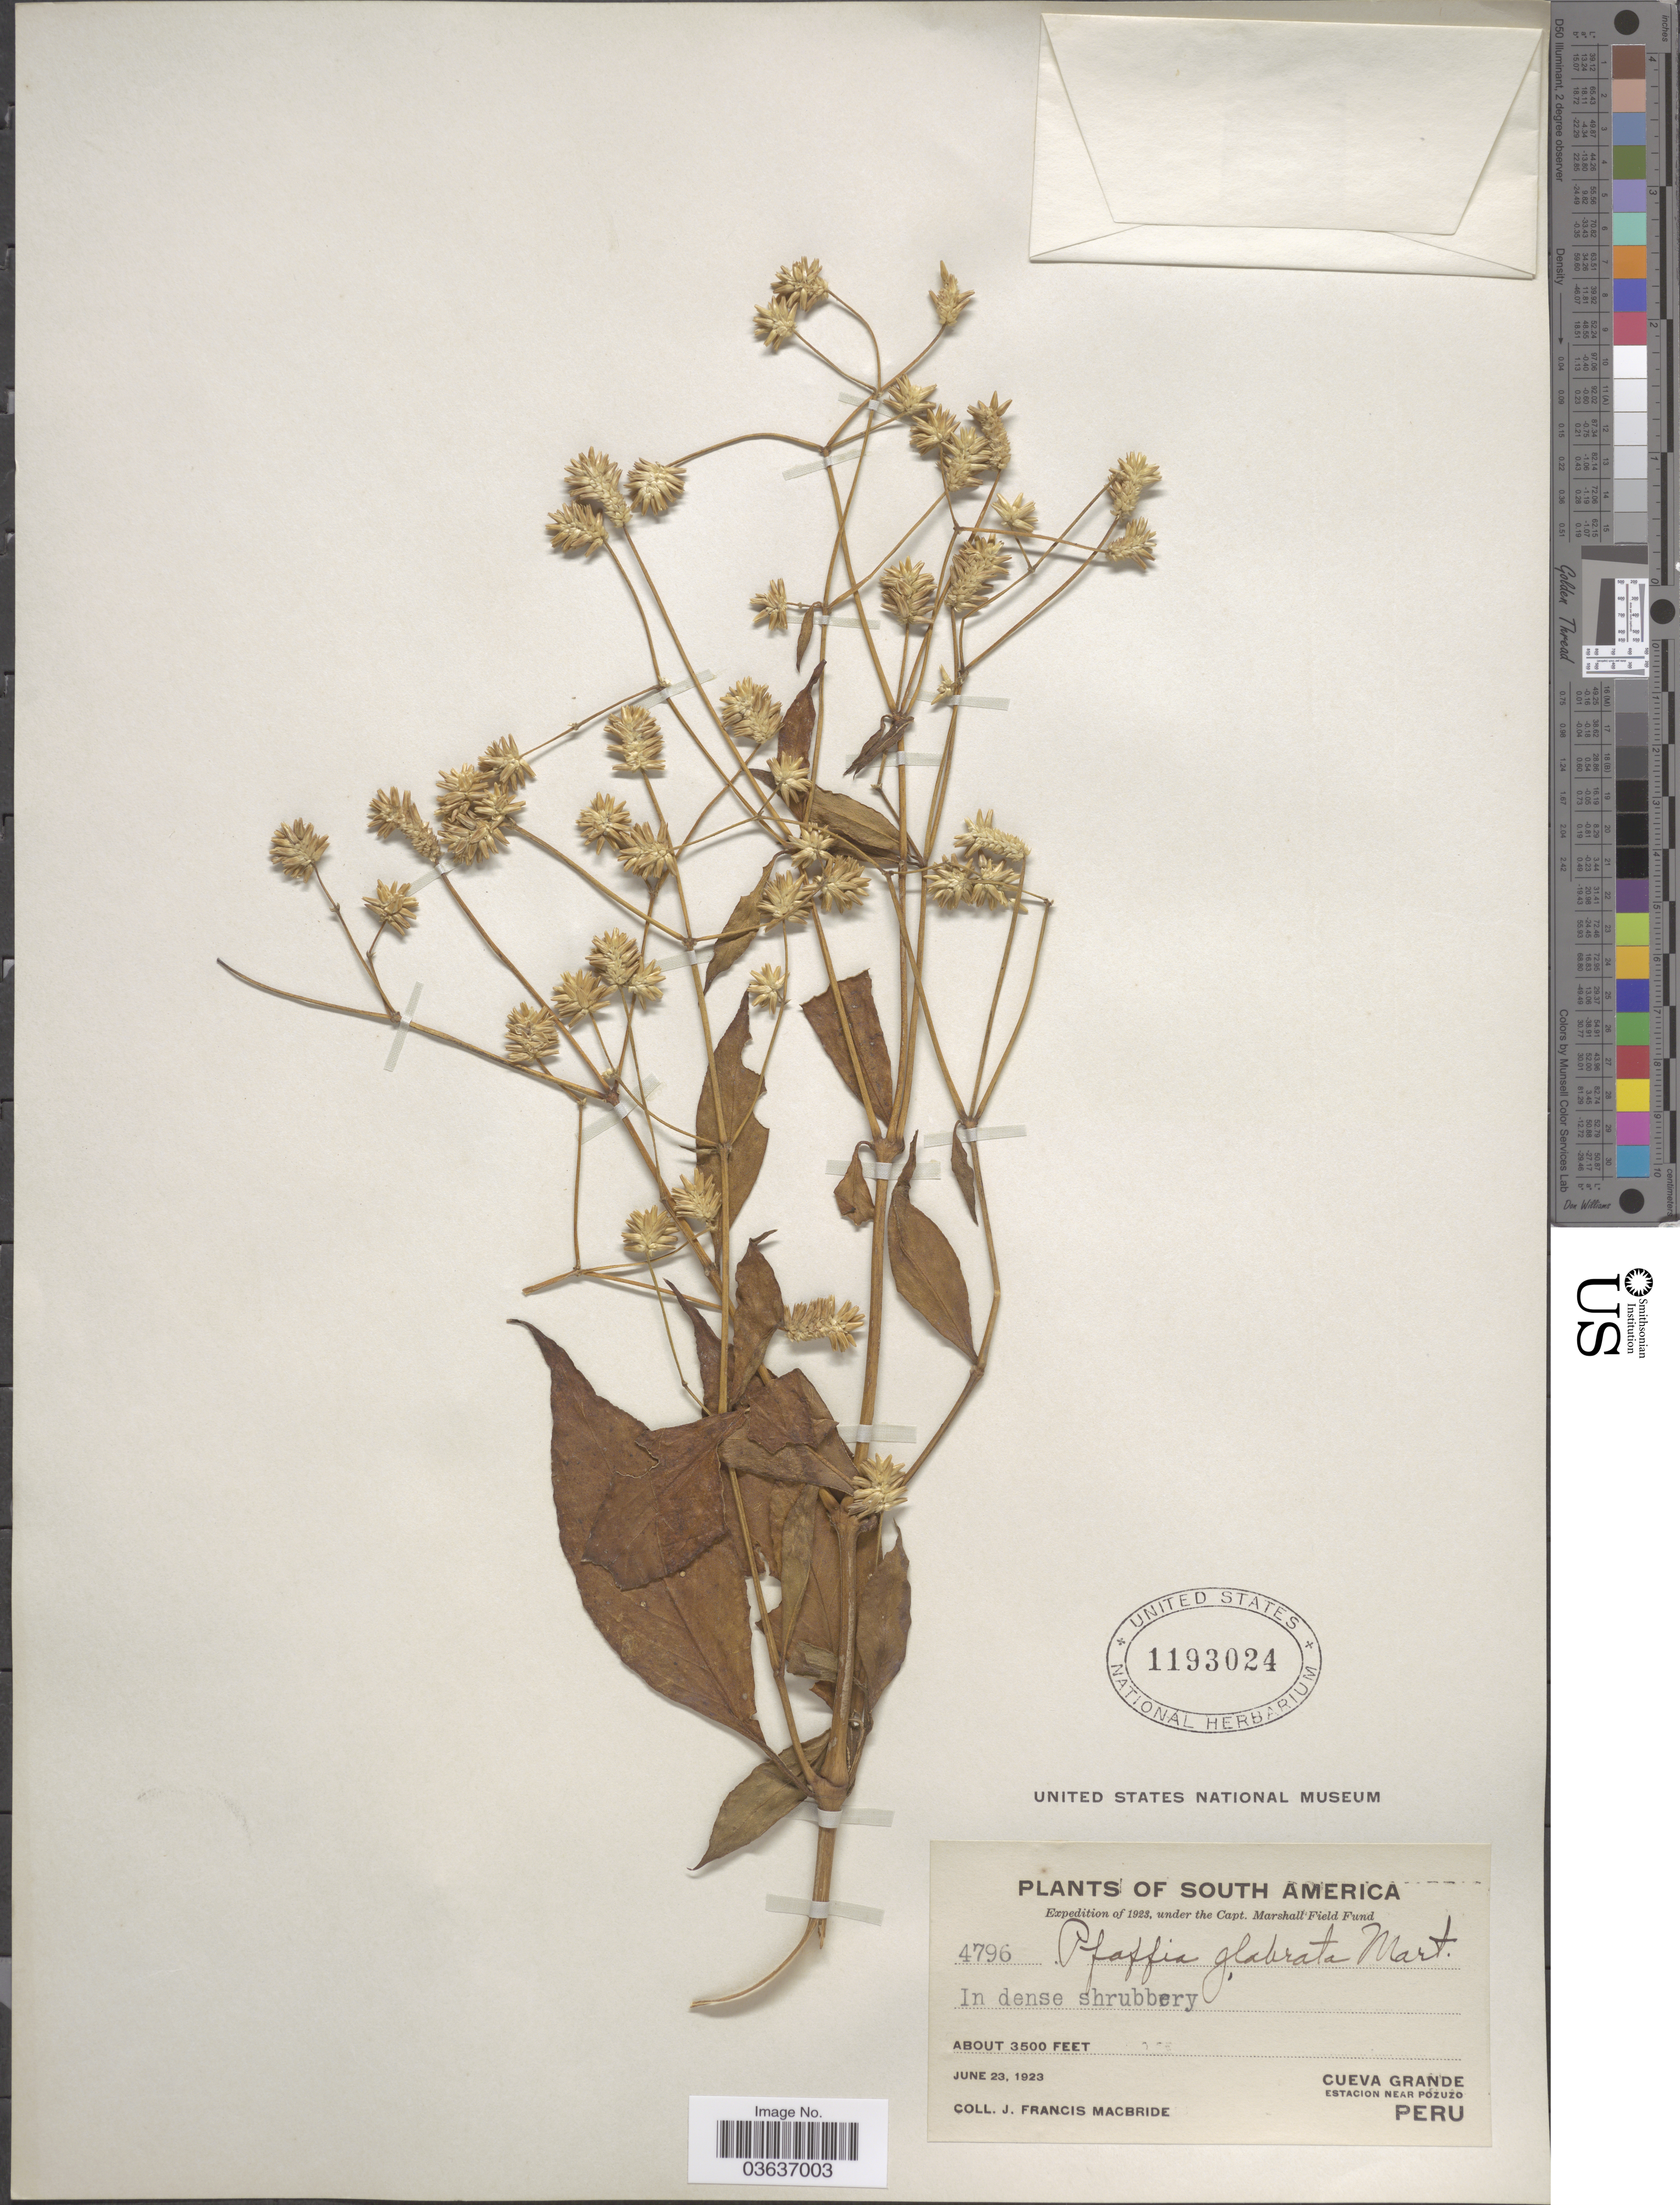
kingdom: Plantae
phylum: Tracheophyta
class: Magnoliopsida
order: Caryophyllales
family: Amaranthaceae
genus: Alternanthera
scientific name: Alternanthera sp.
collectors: J. F. Macbride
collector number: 4796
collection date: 1923-06-23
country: Peru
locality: Cueva Grande. Estacion near Pózuzo.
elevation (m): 1067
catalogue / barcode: US 1193024